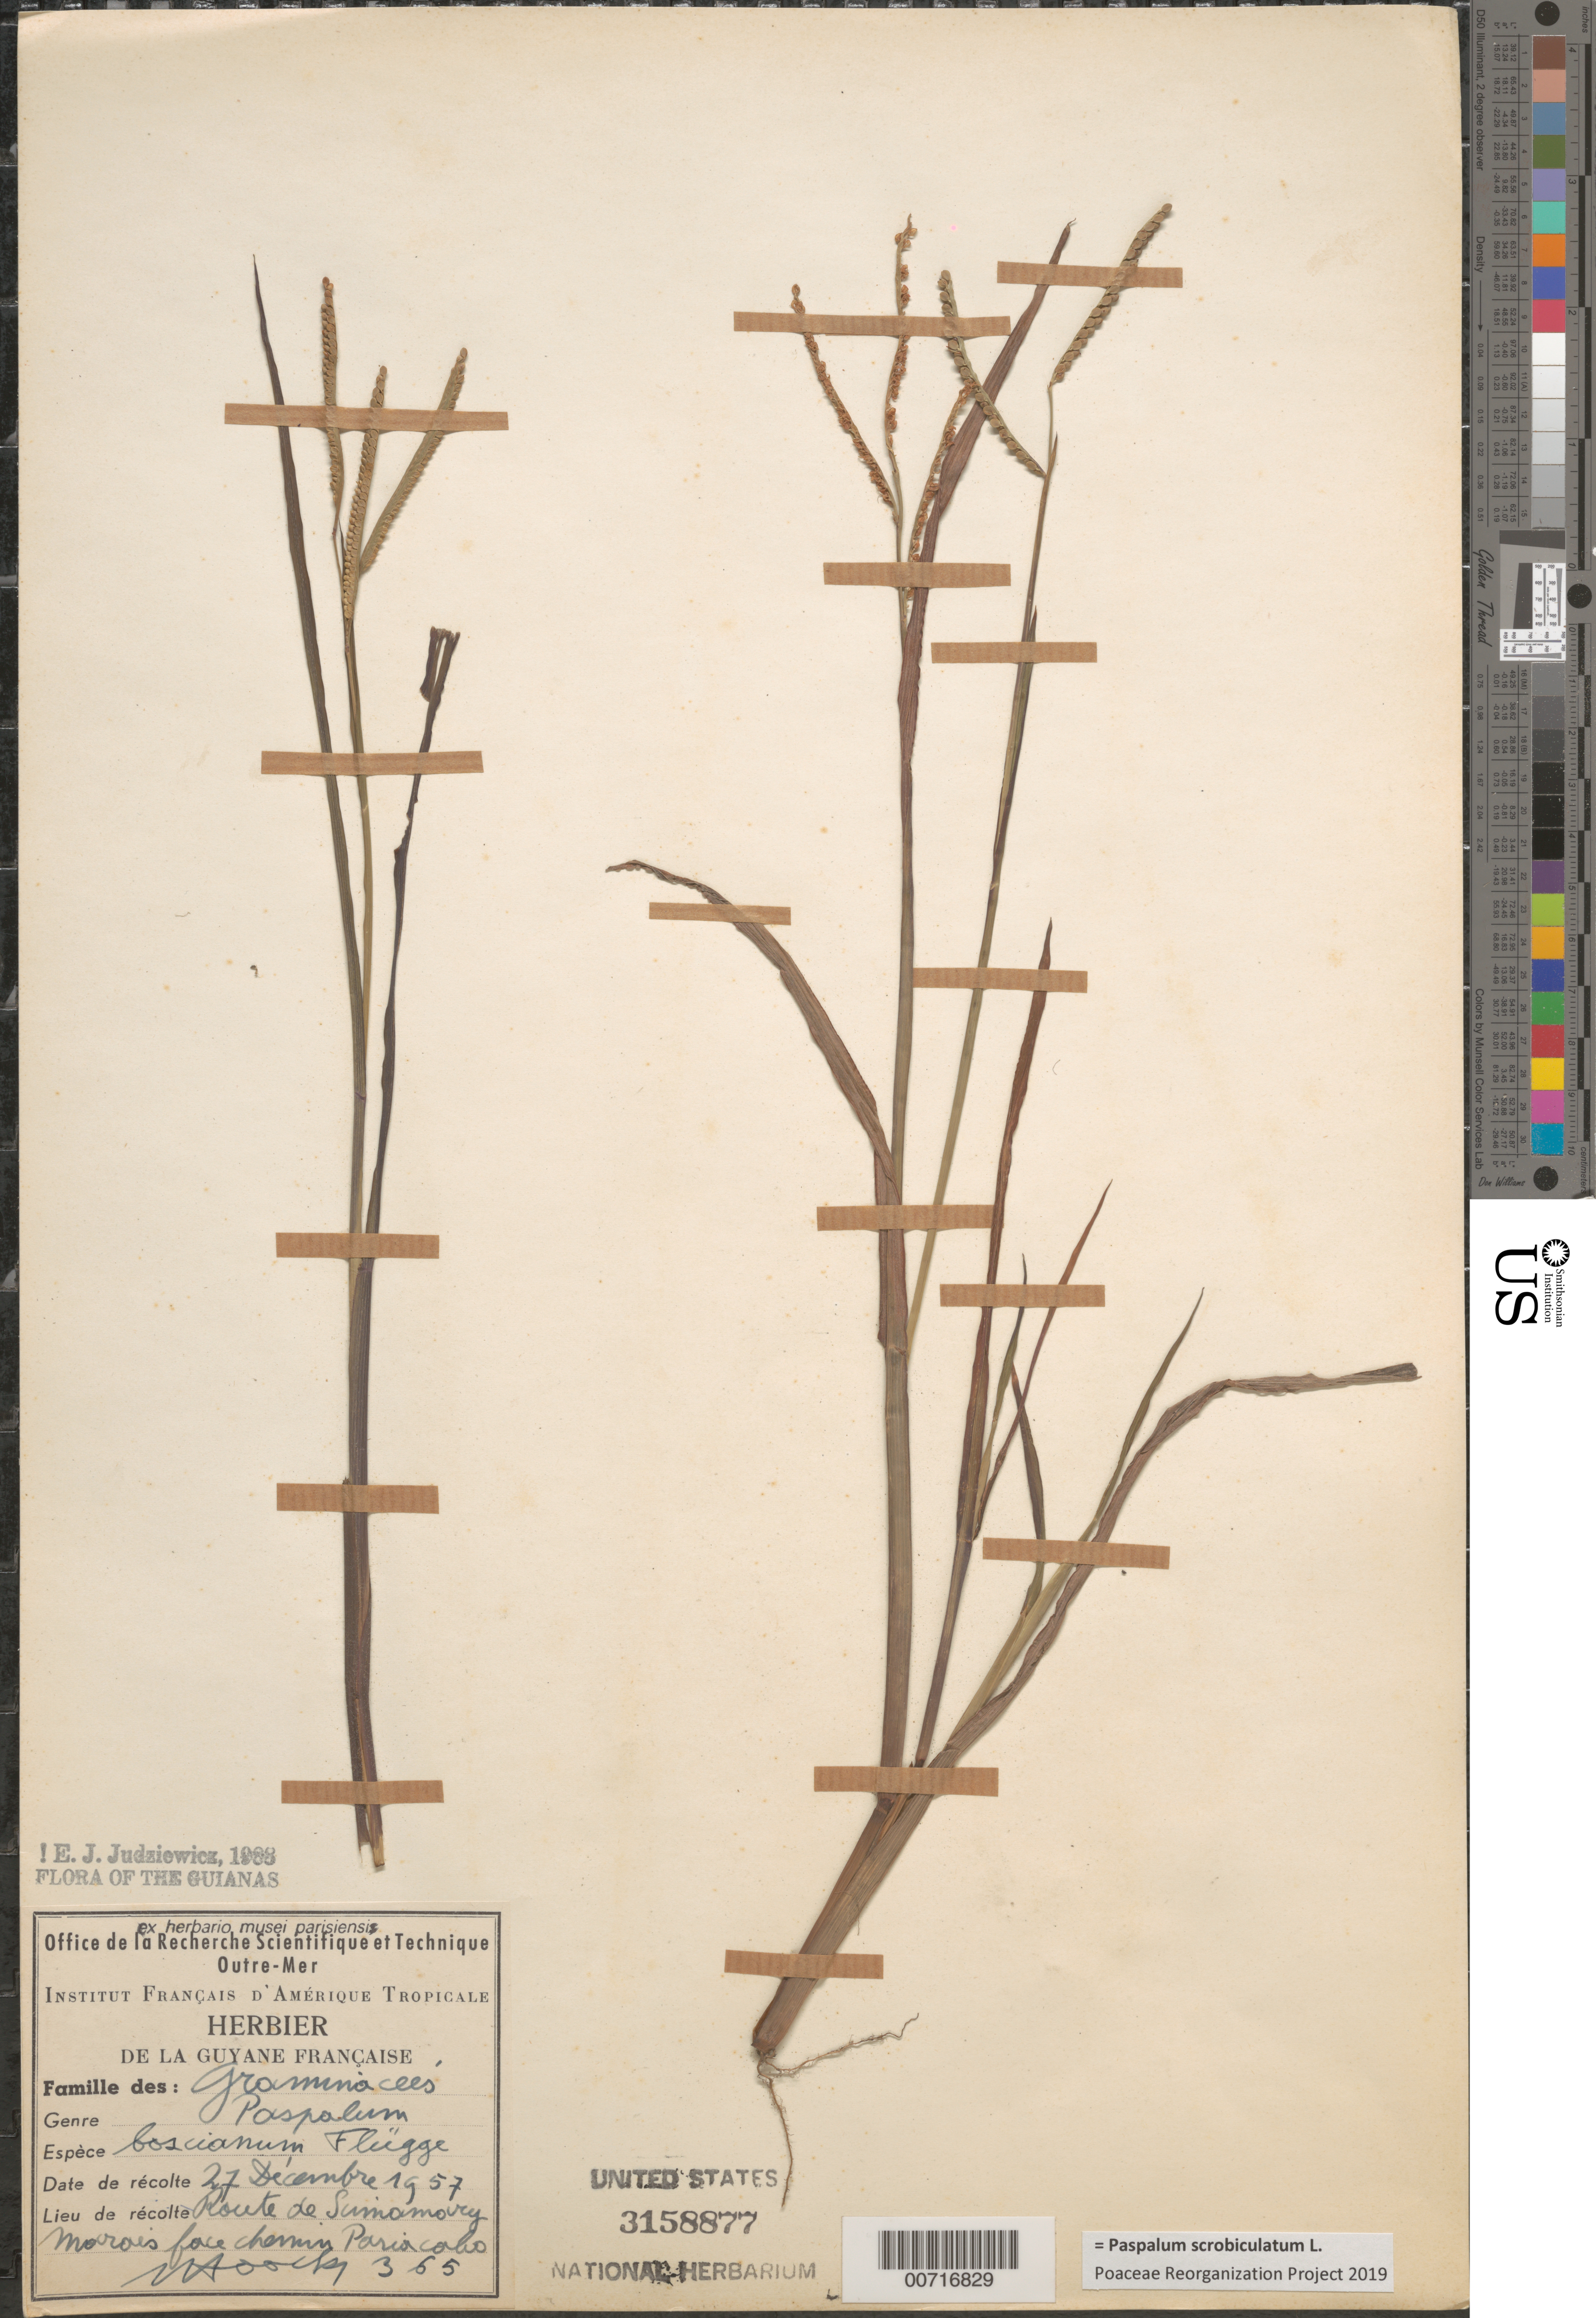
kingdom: Plantae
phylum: Tracheophyta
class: Liliopsida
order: Poales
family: Poaceae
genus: Paspalum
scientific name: Paspalum scrobiculatum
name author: L.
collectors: J. Hoock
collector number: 365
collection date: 1957-12-27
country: French Guiana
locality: Guyane Française. Route de Sinnamary. Marais face chemin Pariacabo.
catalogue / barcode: US 3158877